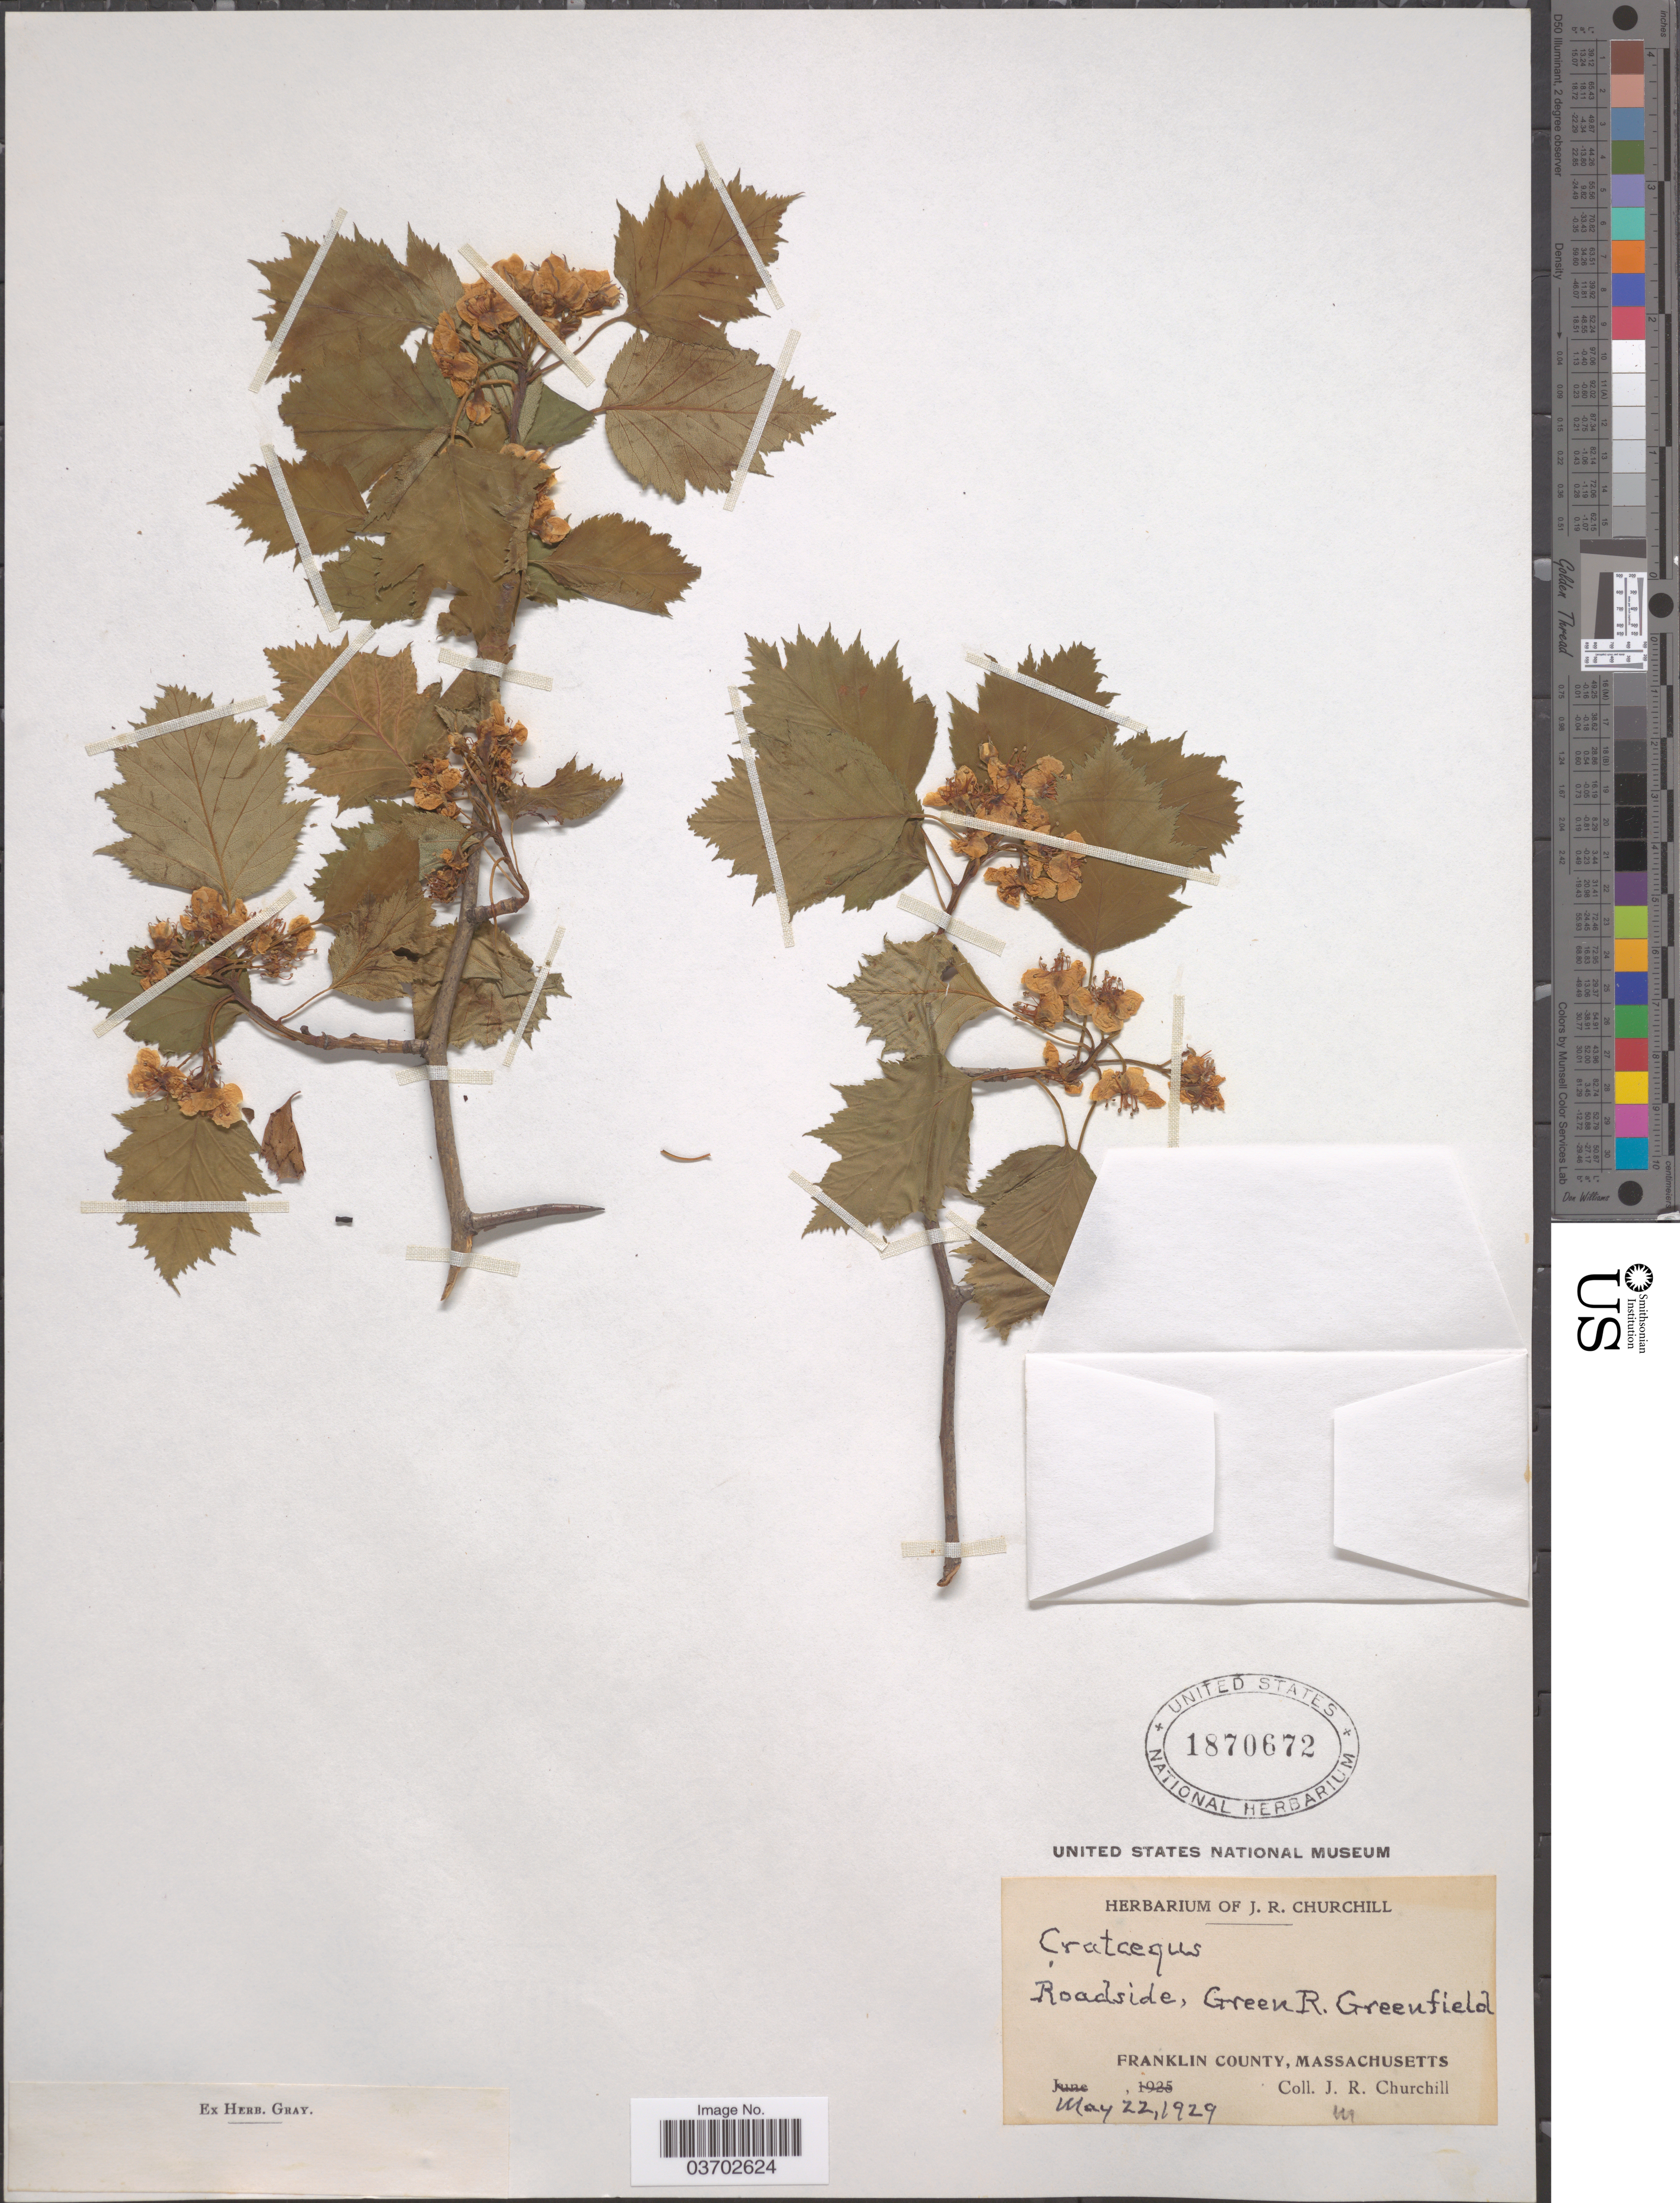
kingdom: Plantae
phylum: Tracheophyta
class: Magnoliopsida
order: Rosales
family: Rosaceae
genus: Crataegus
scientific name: Crataegus sp.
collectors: J. Churchill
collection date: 1929-05-22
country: United States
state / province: Massachusetts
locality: Roadside, Green R. Greenfield. Franklin County.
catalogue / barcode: US 1870672